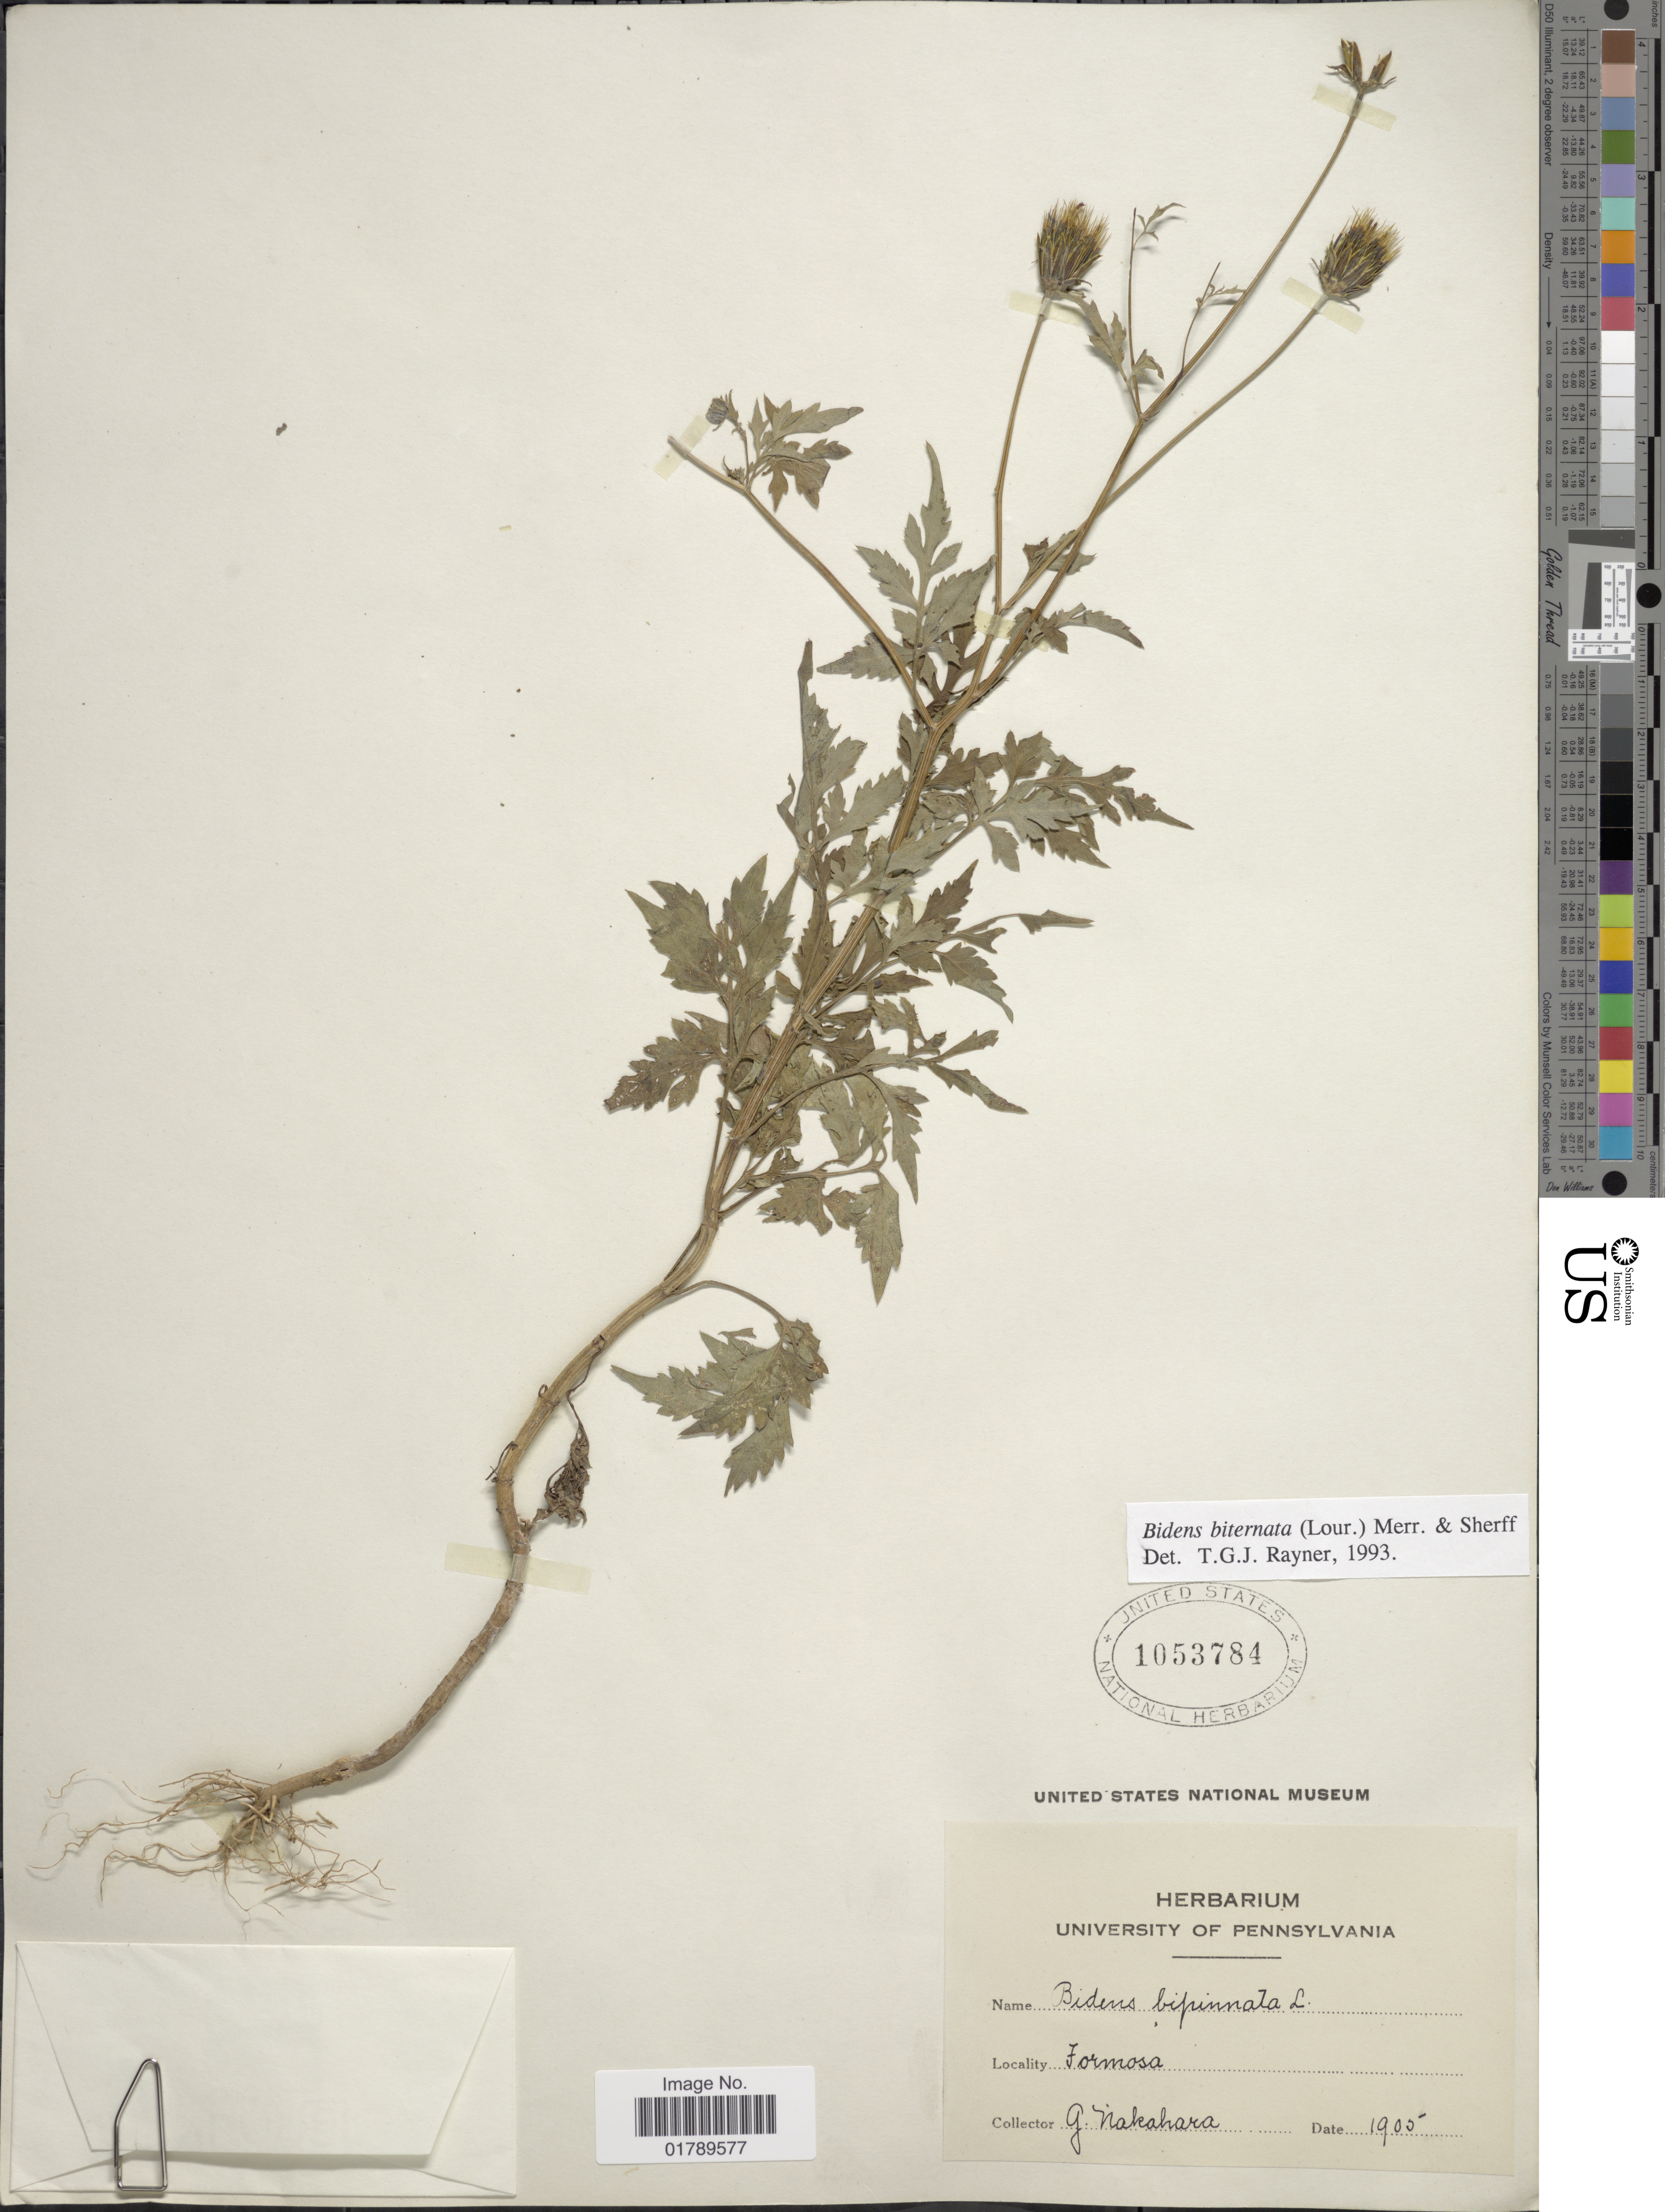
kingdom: Plantae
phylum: Tracheophyta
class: Magnoliopsida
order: Asterales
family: Asteraceae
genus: Bidens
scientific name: Bidens biternata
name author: (Lour.) Merr. & Sherff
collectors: G. Nakahara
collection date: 1905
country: Taiwan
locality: Formosa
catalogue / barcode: US 1053784